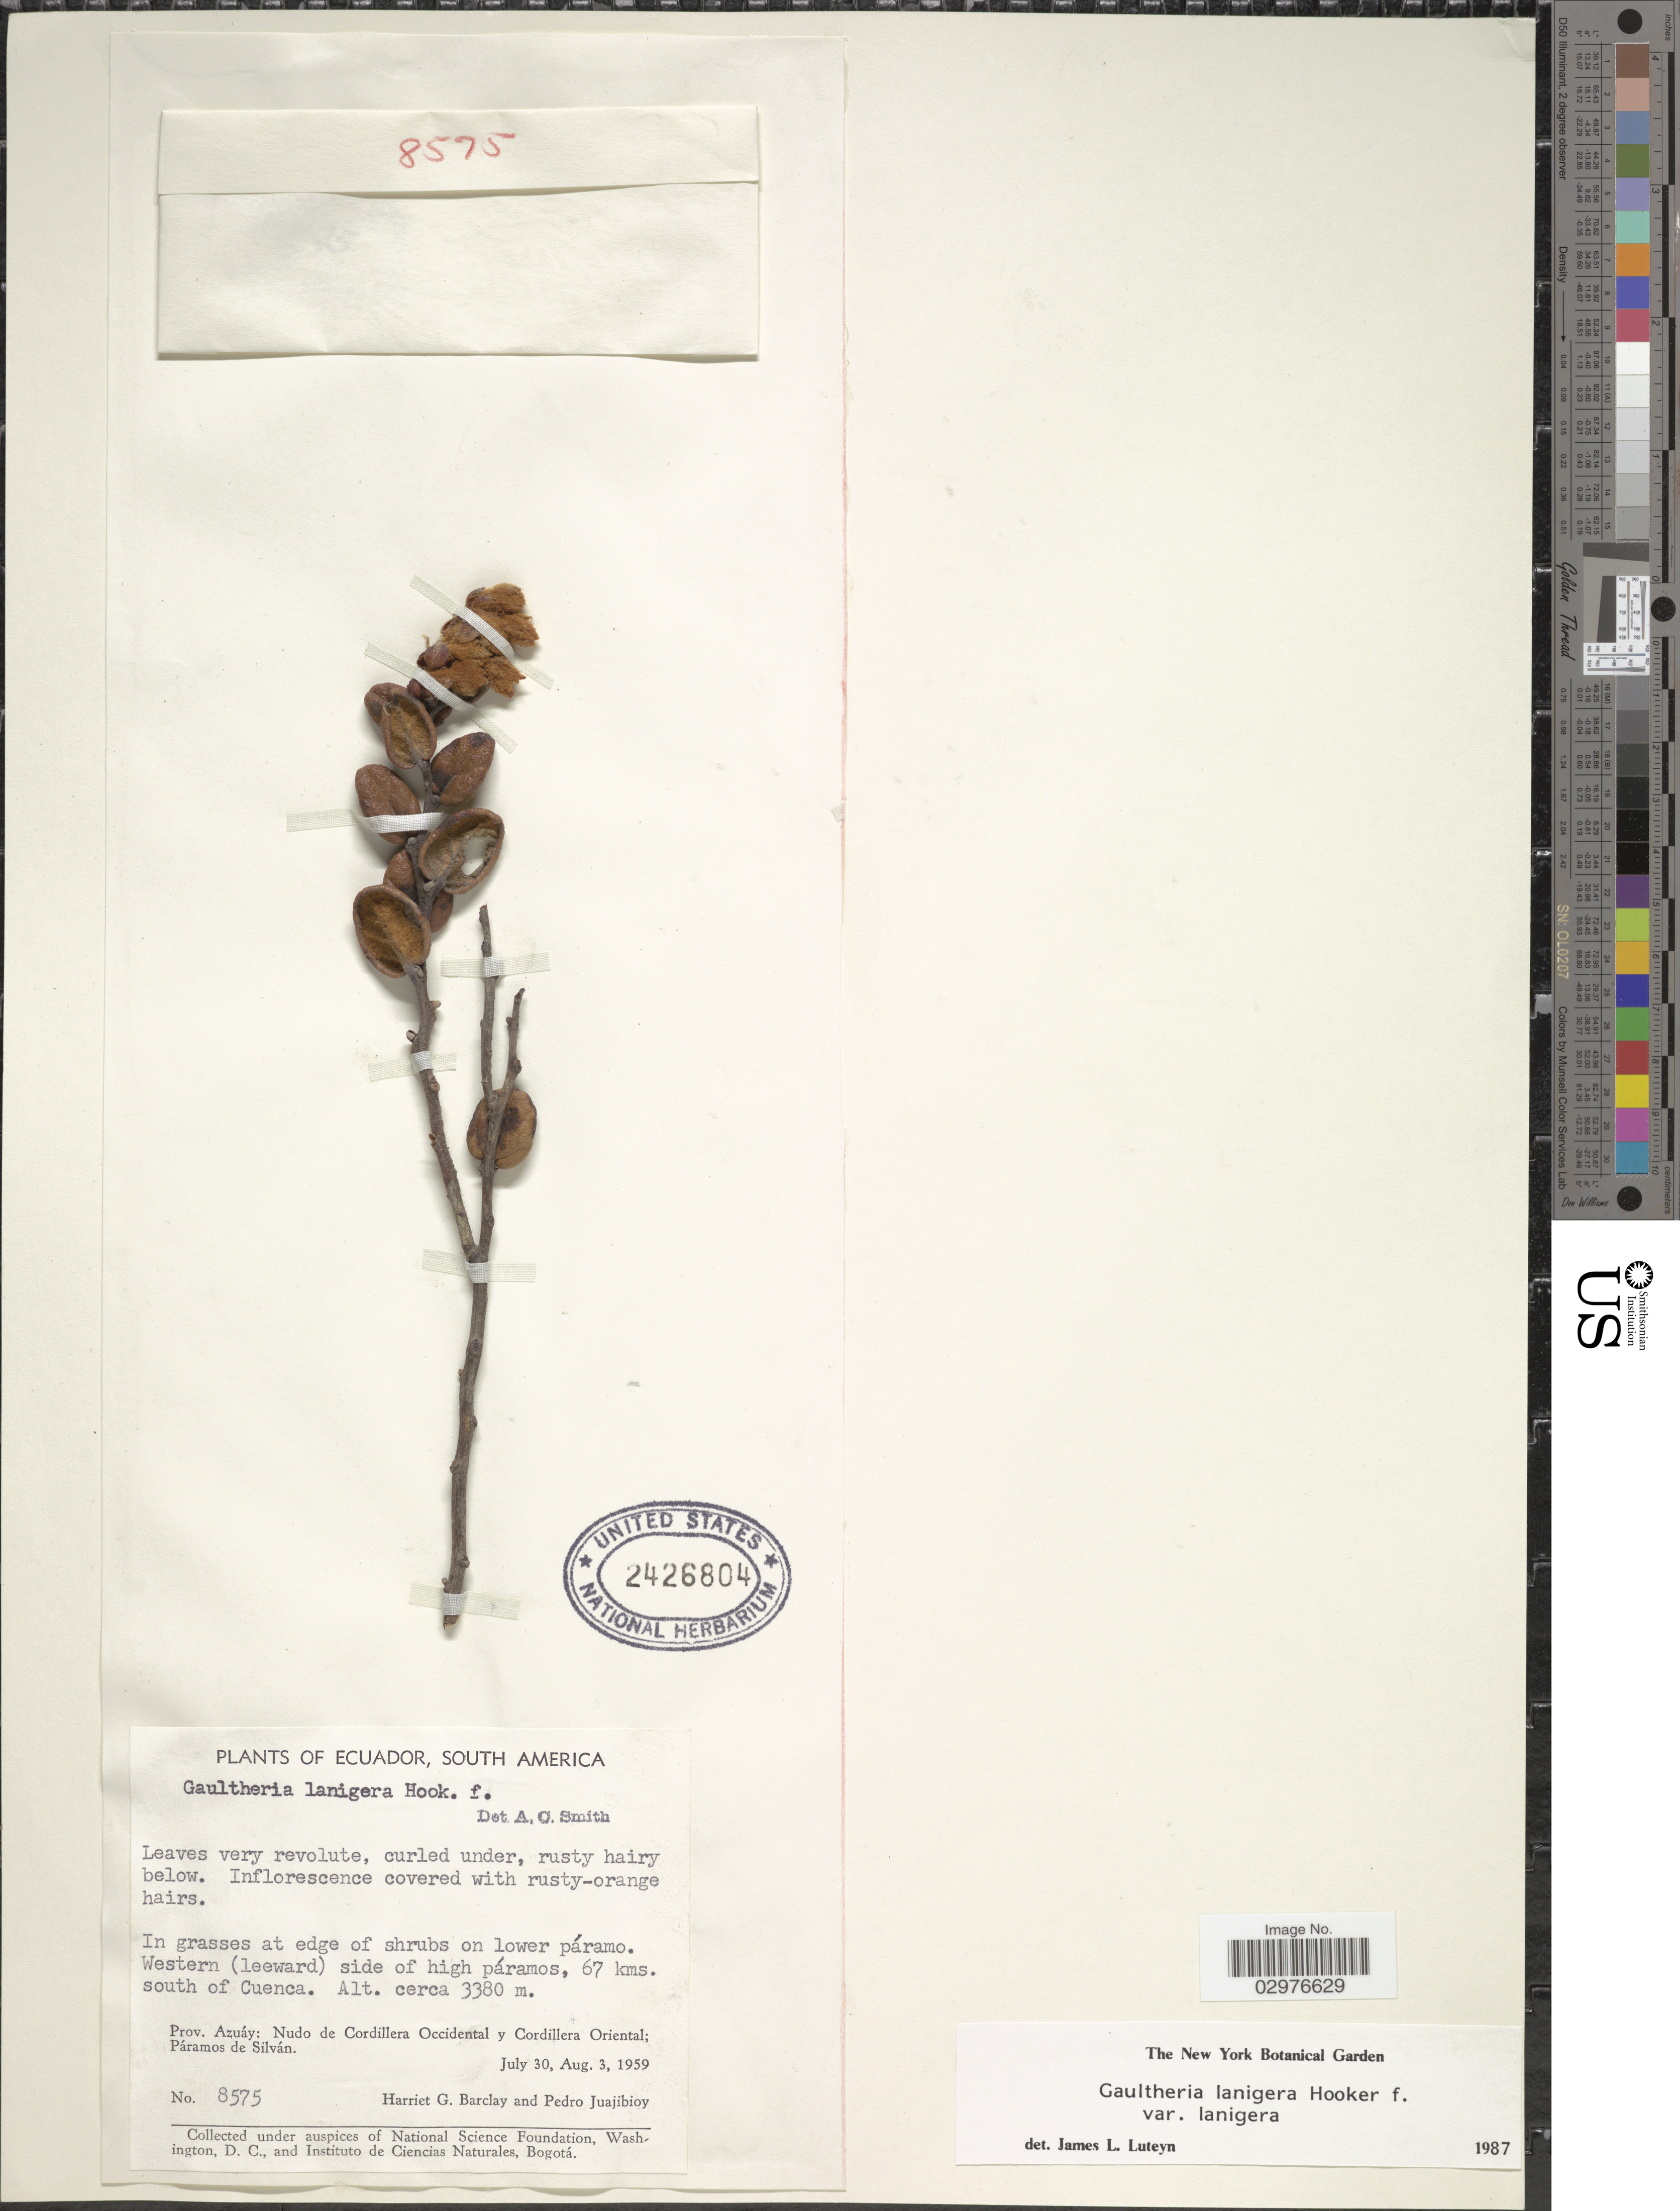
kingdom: Plantae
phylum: Tracheophyta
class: Magnoliopsida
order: Ericales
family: Ericaceae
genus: Gaultheria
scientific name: Gaultheria lanigera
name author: Hook.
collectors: H. G. Barclay & P. Juajibioy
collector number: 8575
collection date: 1959-07-30/1959-08-03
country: Ecuador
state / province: Azuay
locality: Western (leeward) side of high páramos, 67 kms. south of Cuenca. Nudo de Cordillera Occidental y Cordillera Oriental; Páramos de Silván.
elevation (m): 3380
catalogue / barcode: US 2426804